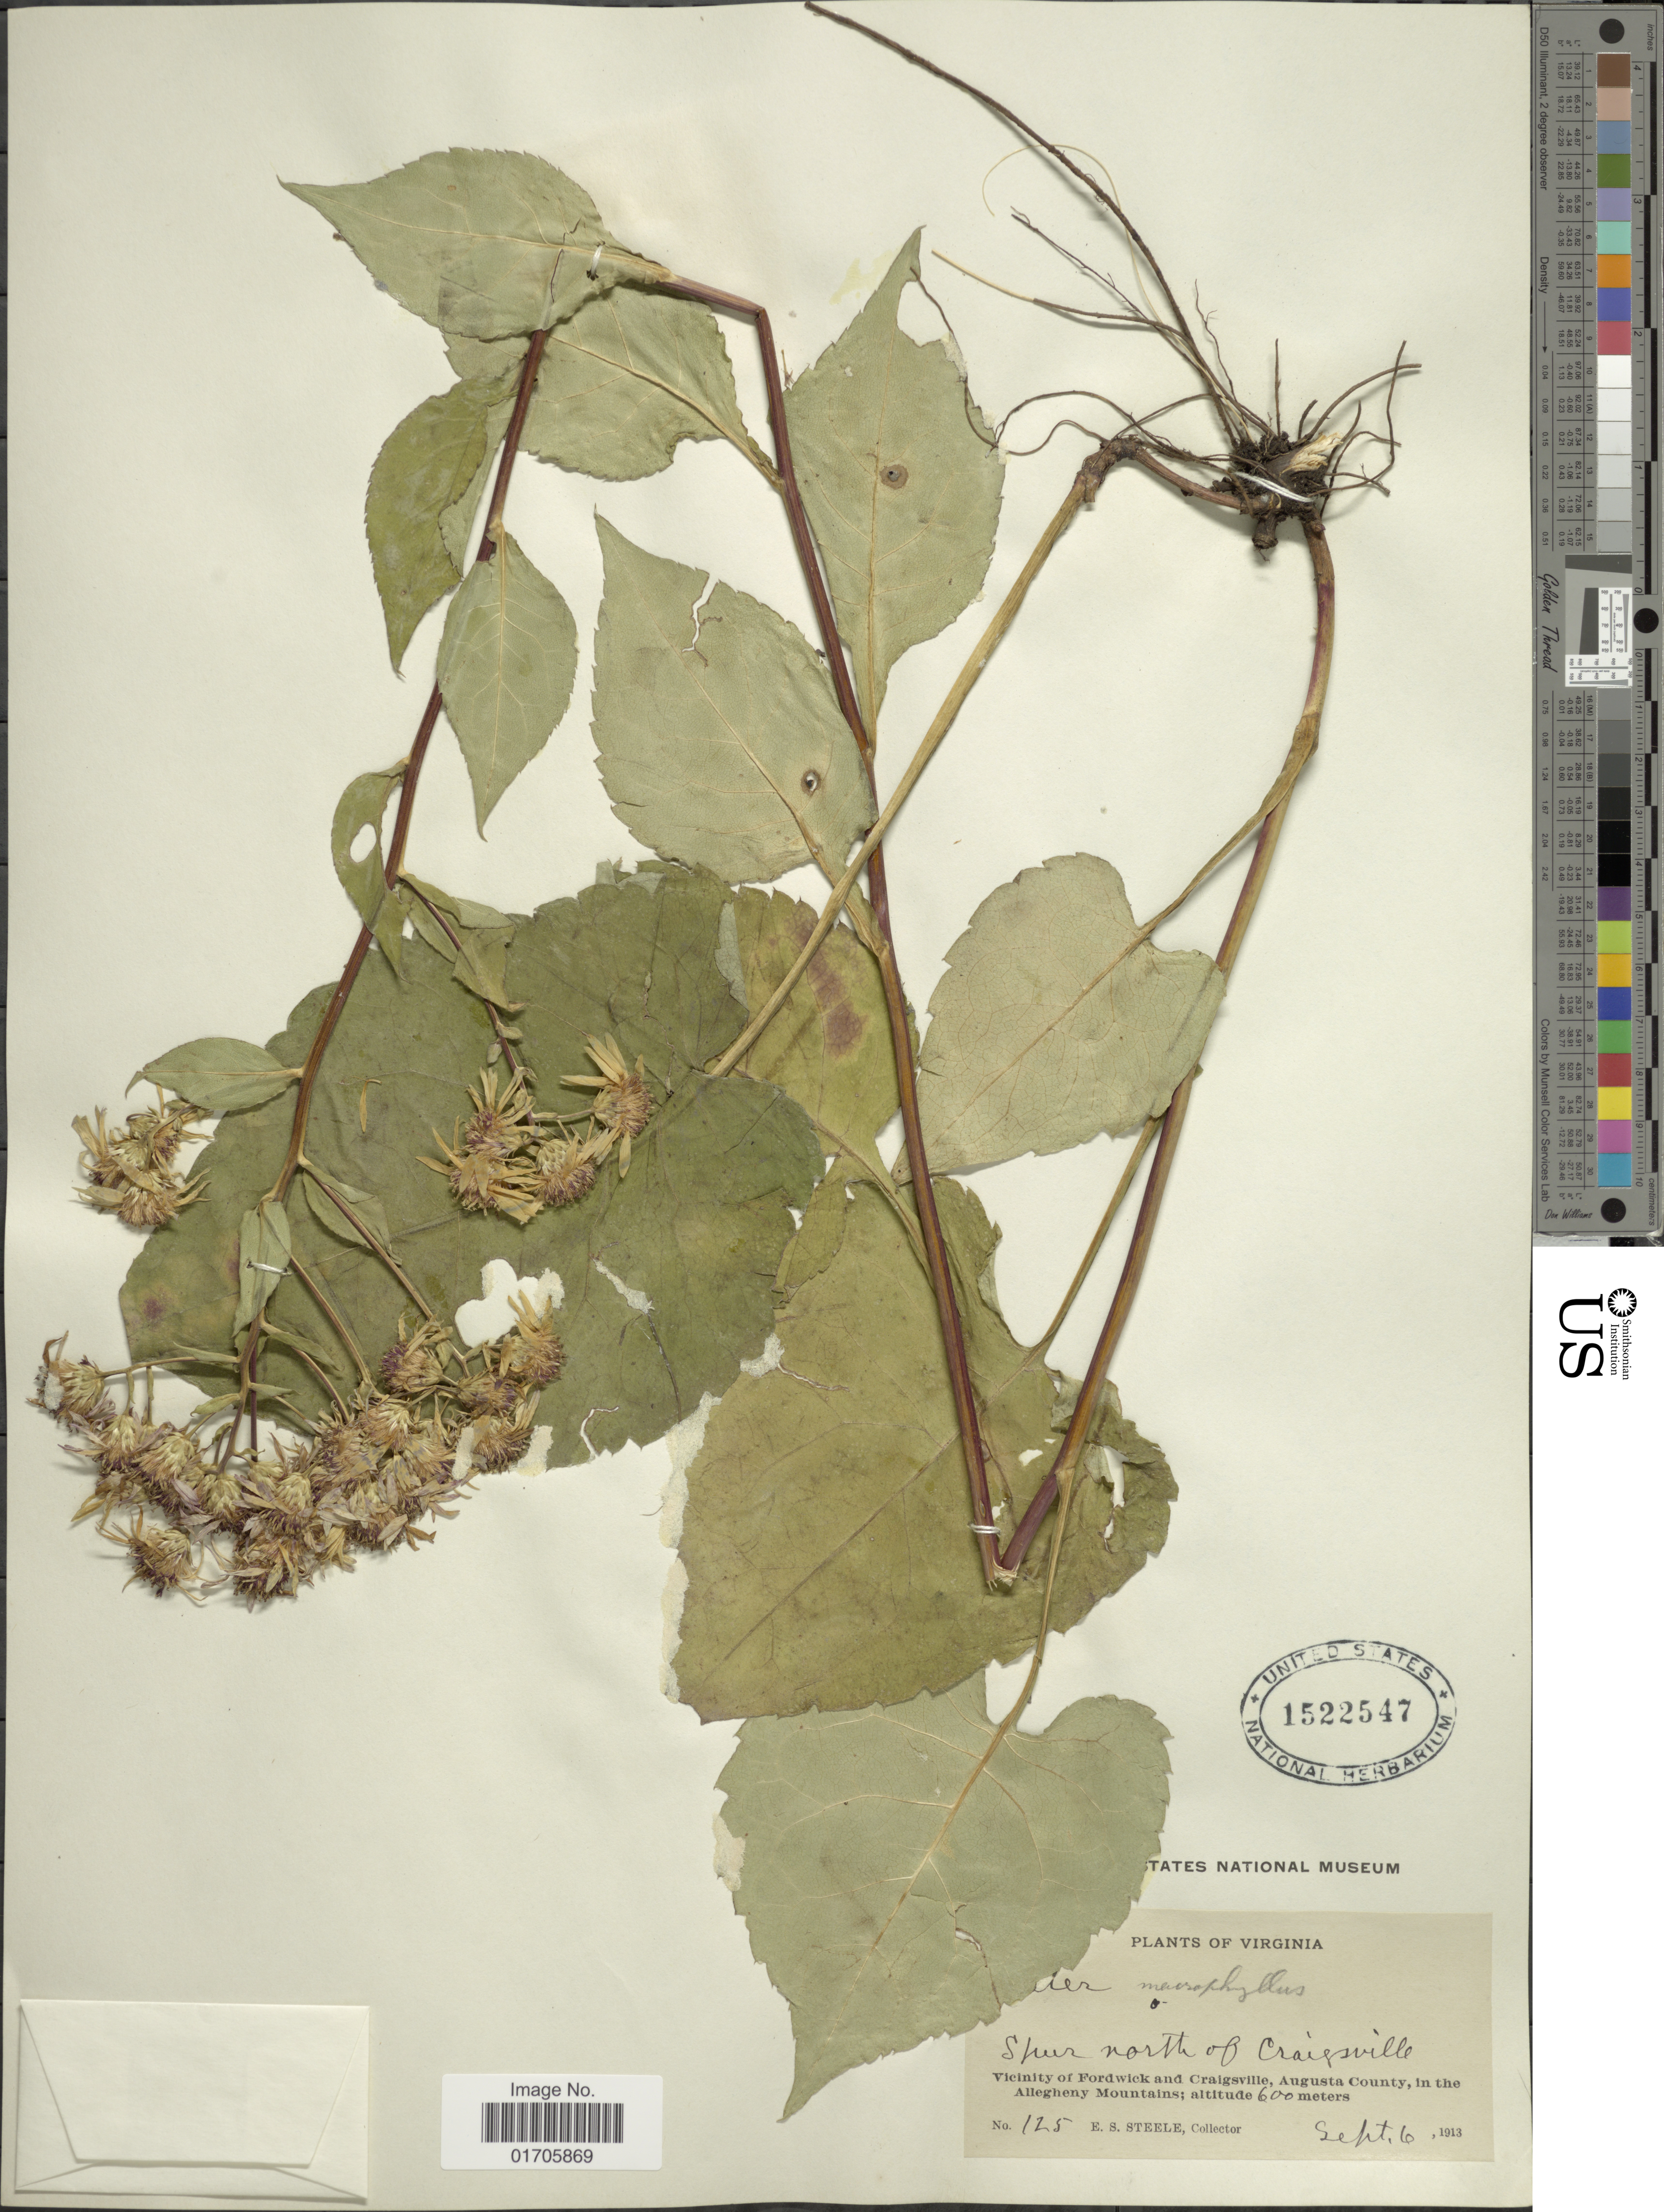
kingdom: Plantae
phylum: Tracheophyta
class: Magnoliopsida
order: Asterales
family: Asteraceae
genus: Eurybia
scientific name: Eurybia macrophylla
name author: (L.) Cass.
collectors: E. Steele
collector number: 125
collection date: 1913-09-06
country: United States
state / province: Virginia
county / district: Augusta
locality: Virginia.. Spur north of Craigsville. Vicinity of Fordwick and Craigsville, Augusta County, in the Allegheny Mountains.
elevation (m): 600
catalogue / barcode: US 1522547